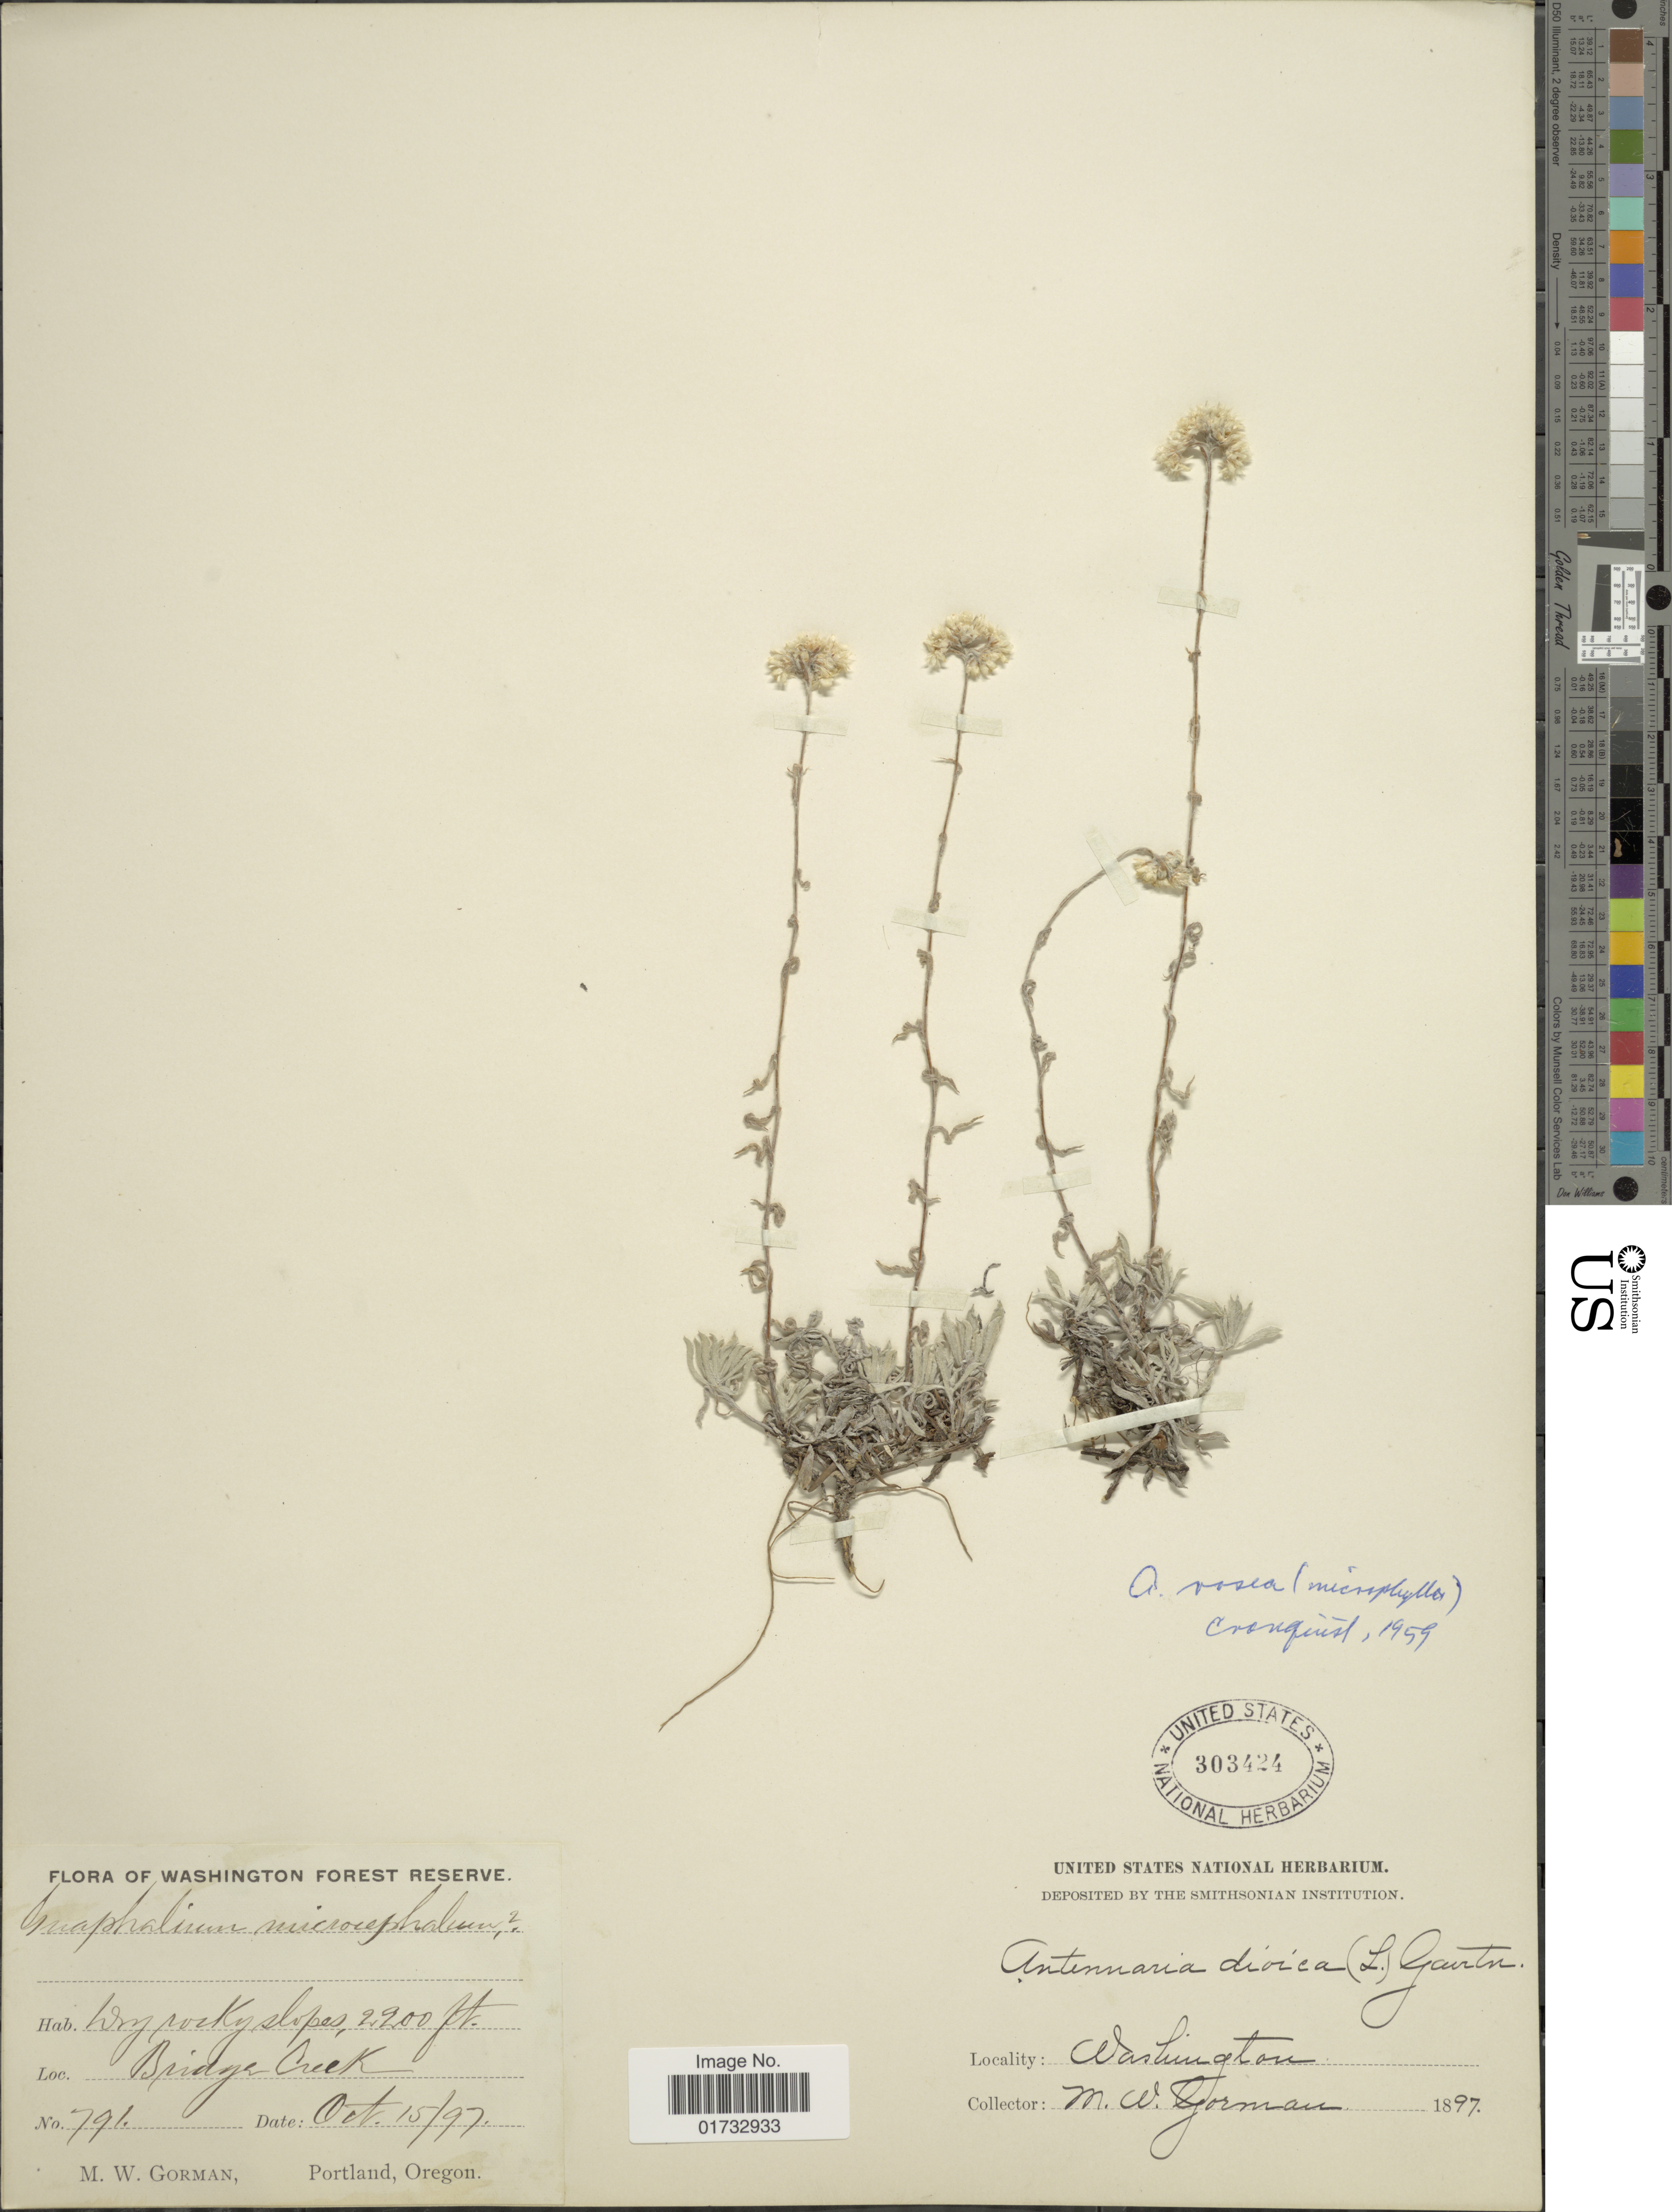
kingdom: Plantae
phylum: Tracheophyta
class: Magnoliopsida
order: Asterales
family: Asteraceae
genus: Antennaria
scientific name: Antennaria rosea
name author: Greene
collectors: M. W. Gorman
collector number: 791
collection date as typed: Transcribed d/m/y: 15/10/97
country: United States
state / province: Washington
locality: Dry rocky slopes, Bridge Creek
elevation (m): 671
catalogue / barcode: US 303424